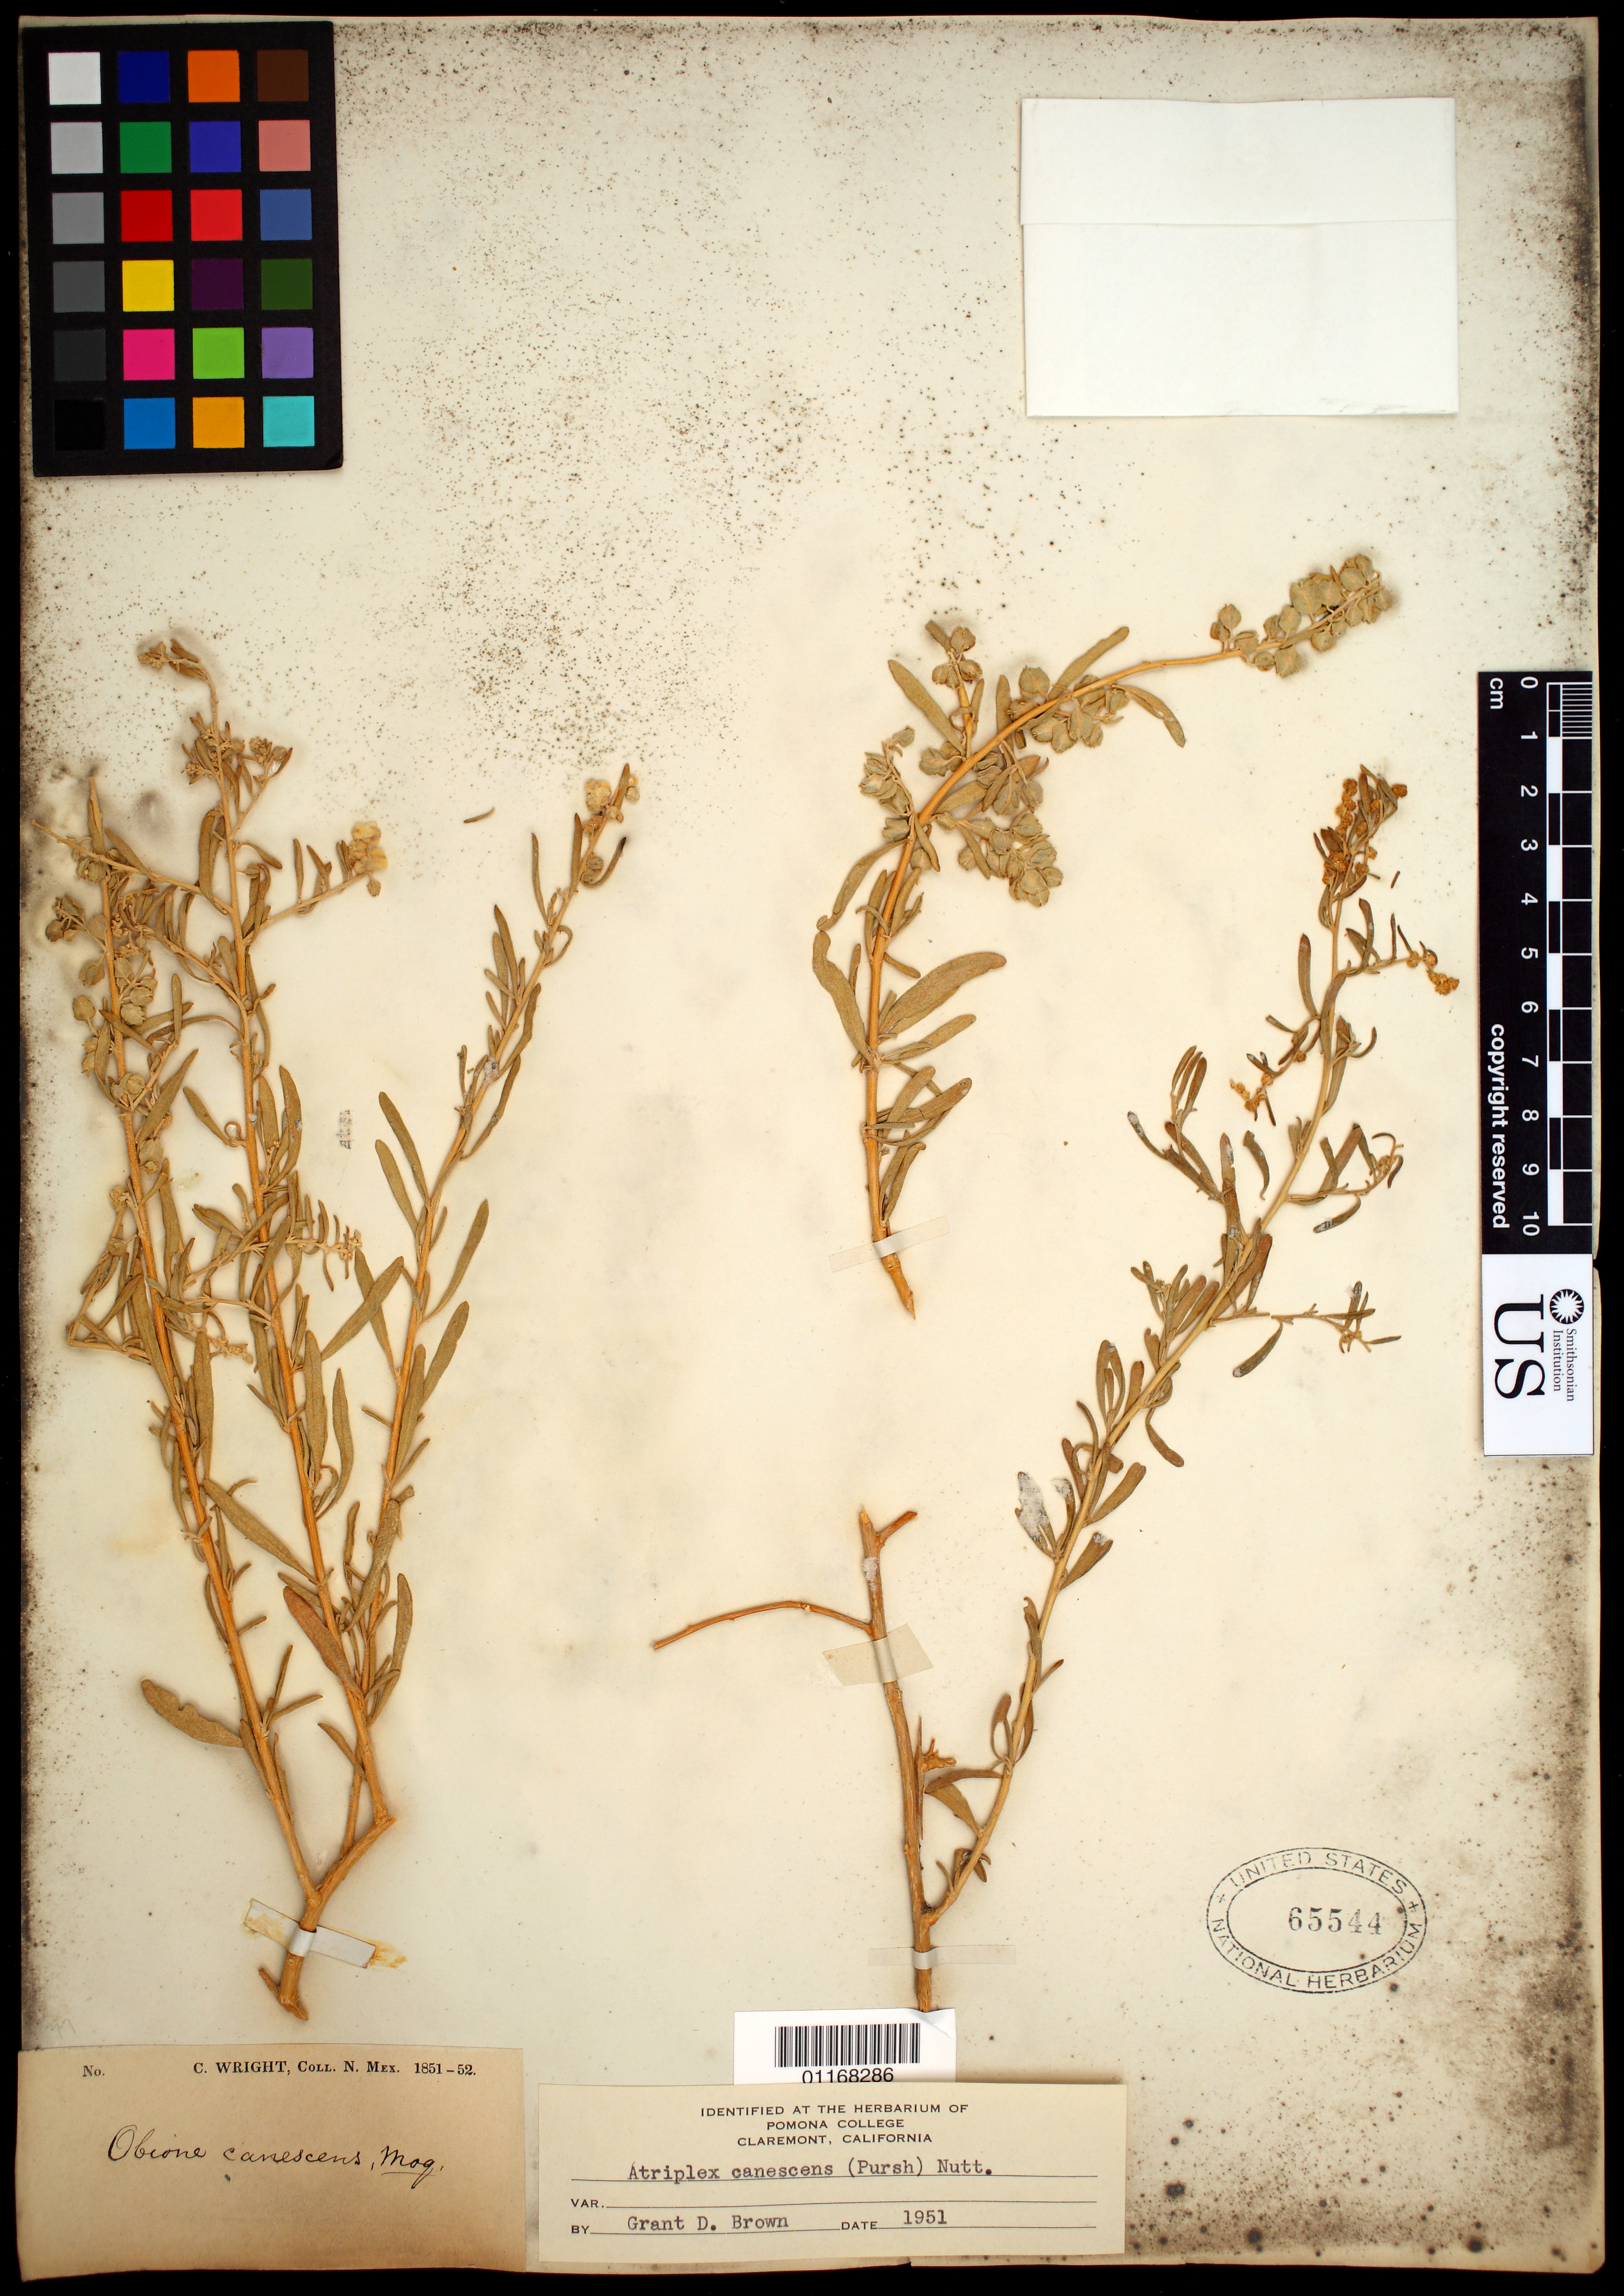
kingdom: Plantae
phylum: Tracheophyta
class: Magnoliopsida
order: Caryophyllales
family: Amaranthaceae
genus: Atriplex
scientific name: Atriplex canescens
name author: (Pursh) Nutt.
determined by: Brown, G. D.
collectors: C. Wright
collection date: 1851/1852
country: United States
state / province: New Mexico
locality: "N. Mex." [=northern Mexico or New Mexico? either way possibly referring to present-day Arizona or Texas]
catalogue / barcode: US 65544